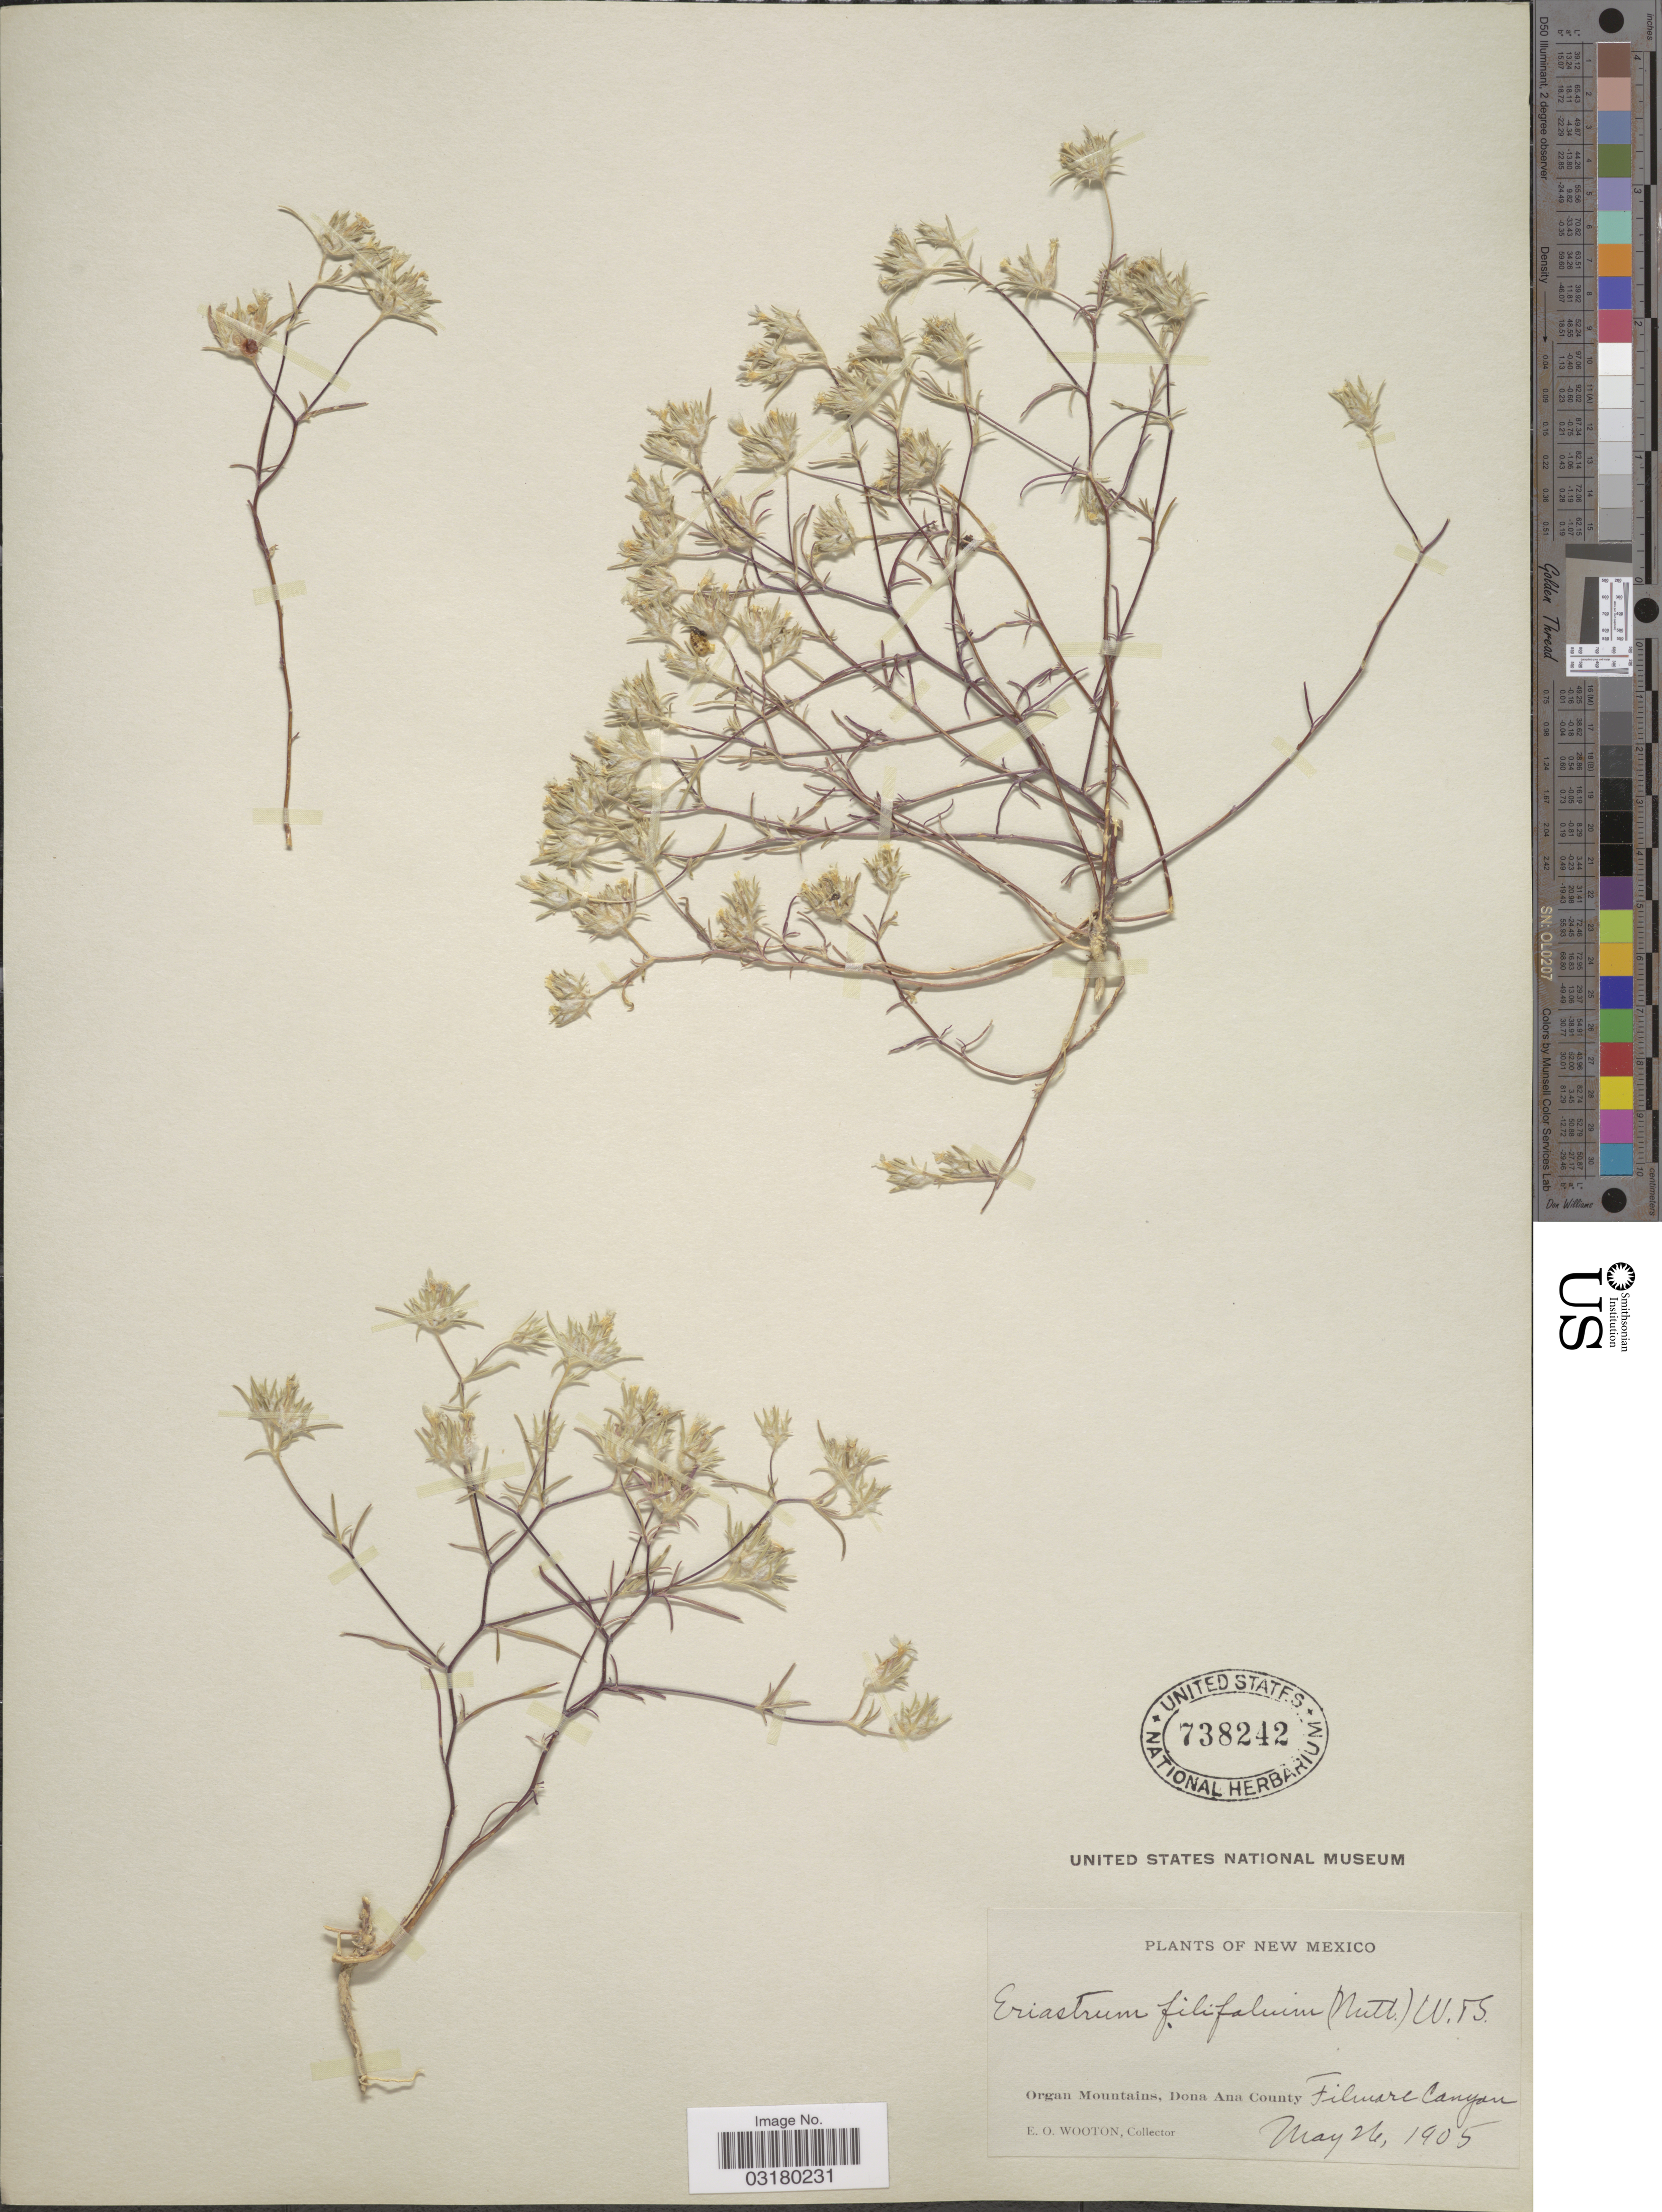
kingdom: Plantae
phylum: Tracheophyta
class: Magnoliopsida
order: Ericales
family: Polemoniaceae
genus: Eriastrum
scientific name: Eriastrum filifolium (Nutt.) Wooton & Standl.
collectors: E. O. Wooton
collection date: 1905-05-26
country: United States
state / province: New Mexico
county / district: Dona Ana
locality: Organ Mountains, Fillmore Canyon.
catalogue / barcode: US 738242